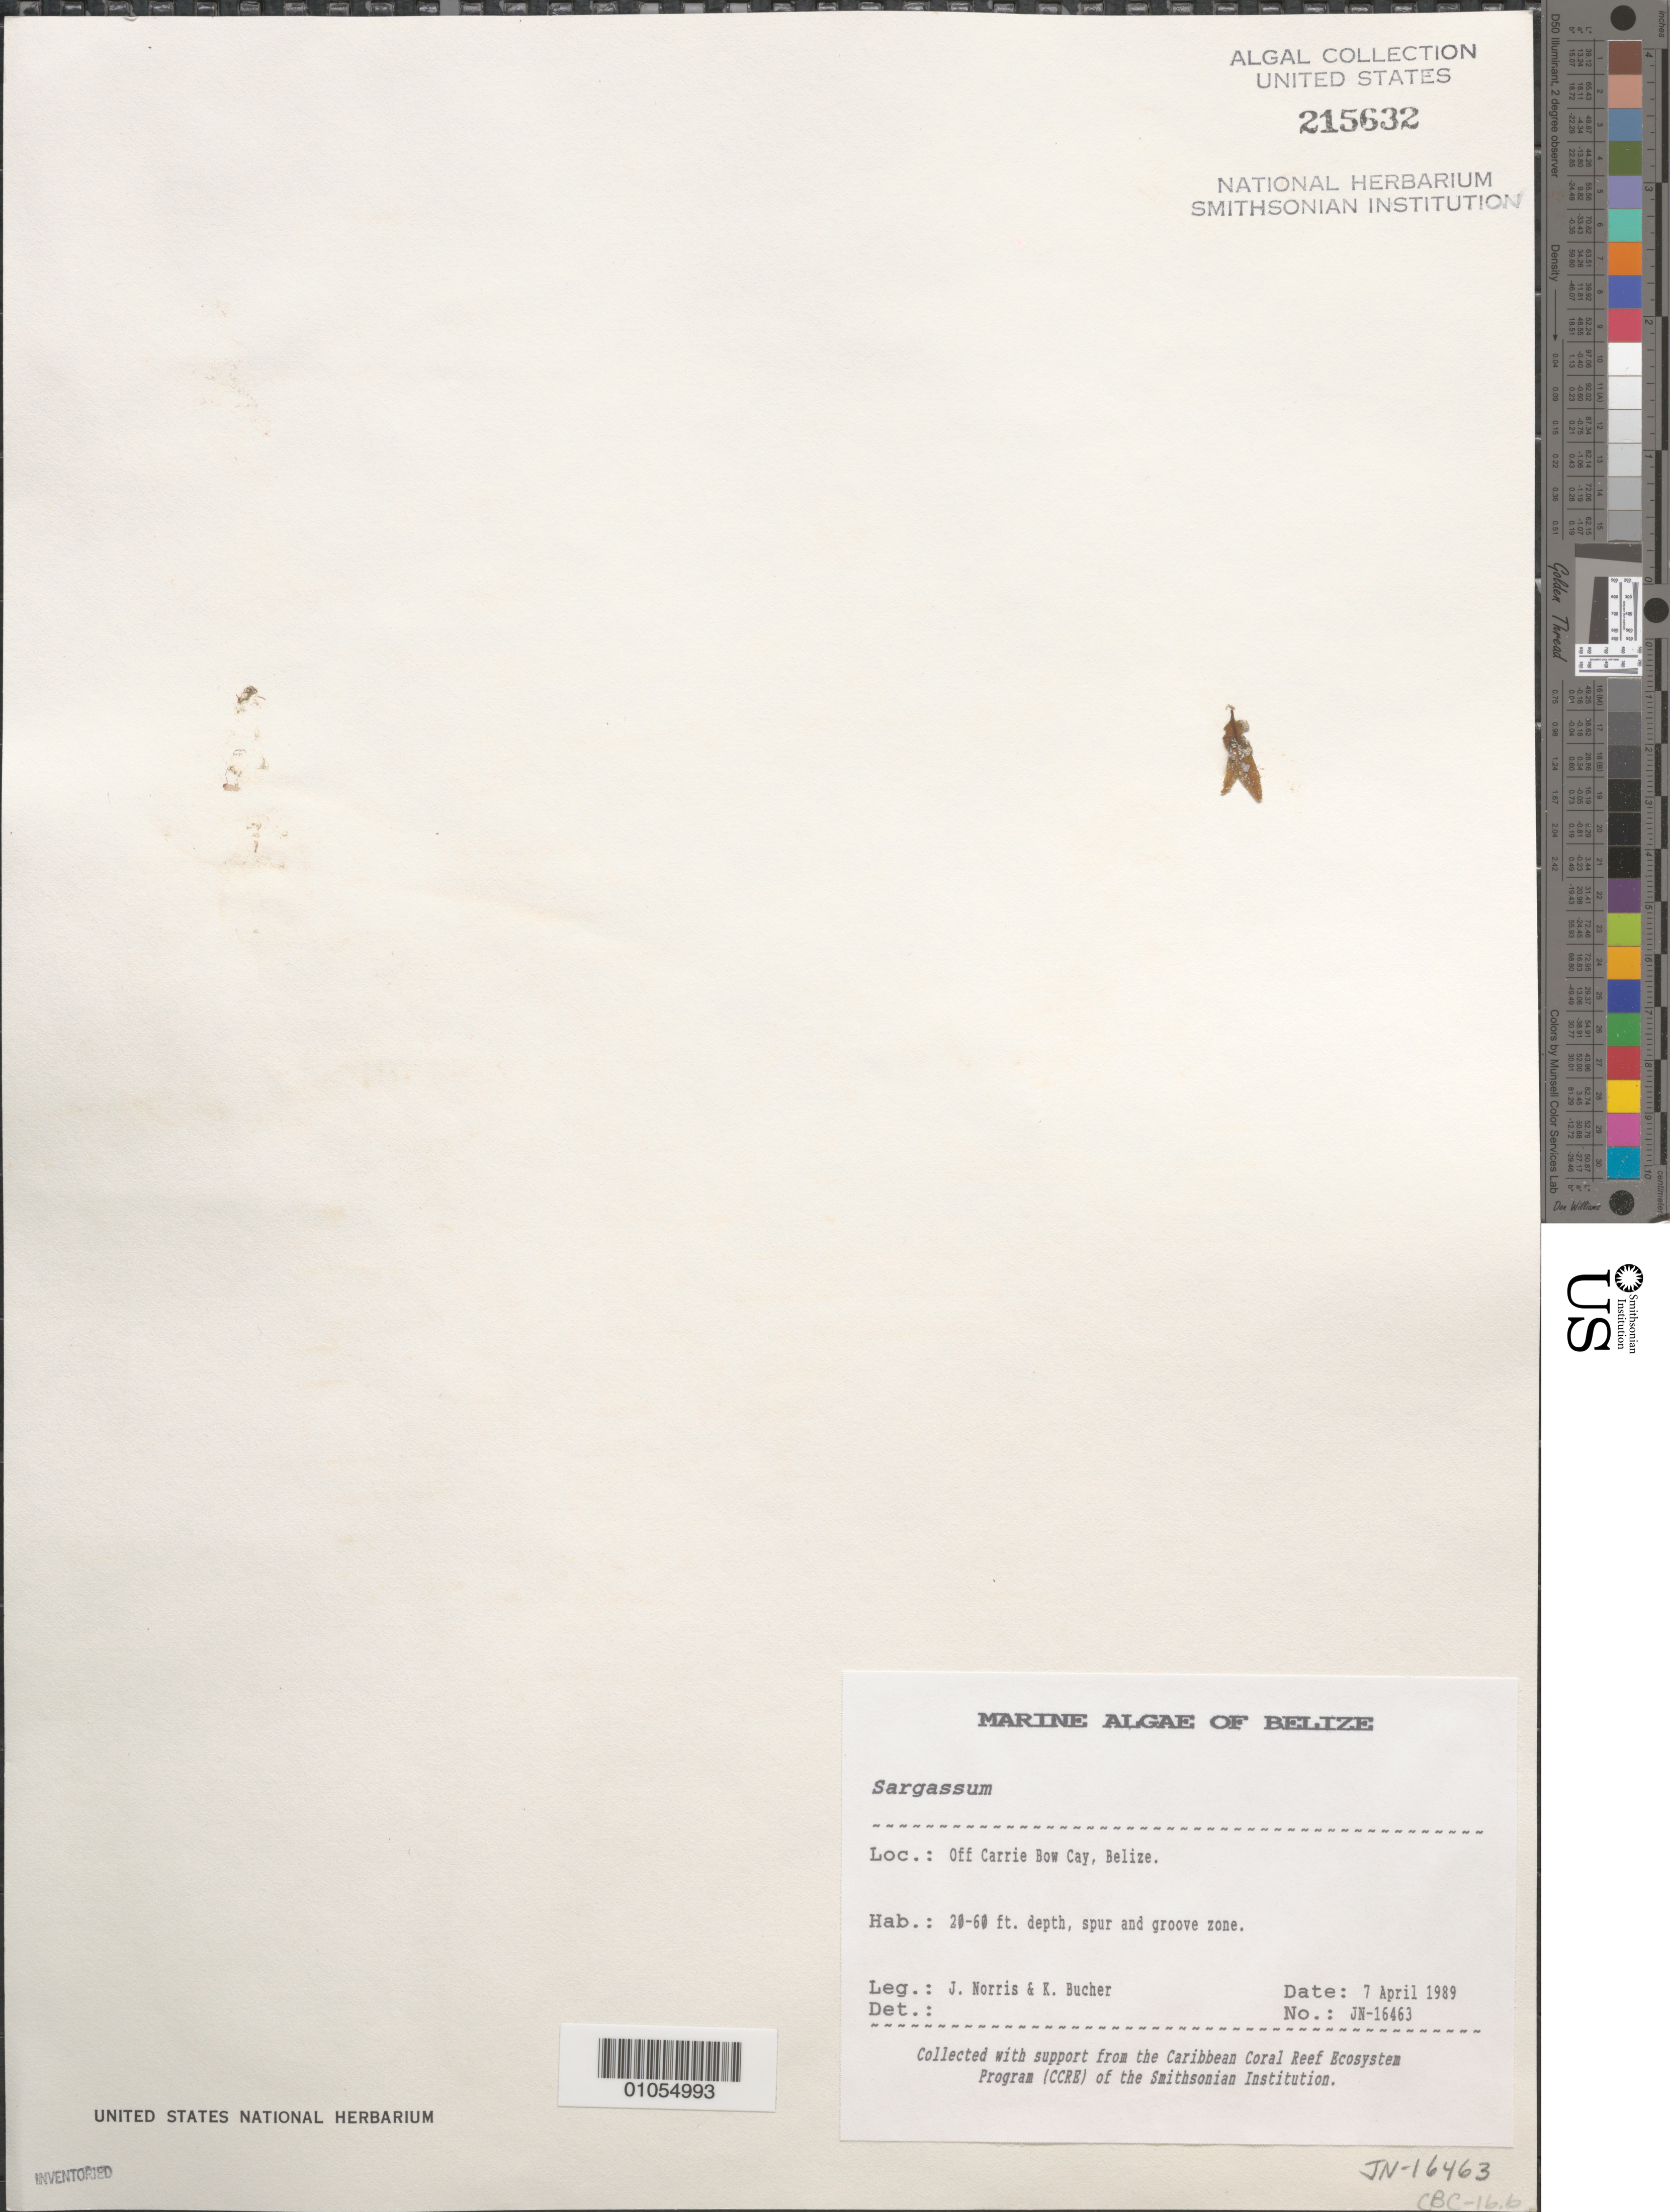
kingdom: Chromista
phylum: Ochrophyta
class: Phaeophyceae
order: Fucales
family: Sargassaceae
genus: Sargassum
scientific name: Sargassum sp.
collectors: J. N. Norris & K. E. Bucher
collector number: JN-16463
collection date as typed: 07 Apr 1989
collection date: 1989-04-07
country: Belize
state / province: Stann Creek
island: Carrie Bow Cay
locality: Off Carrie Bow Cay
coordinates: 16 48'N, 88 05'W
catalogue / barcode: US 215632